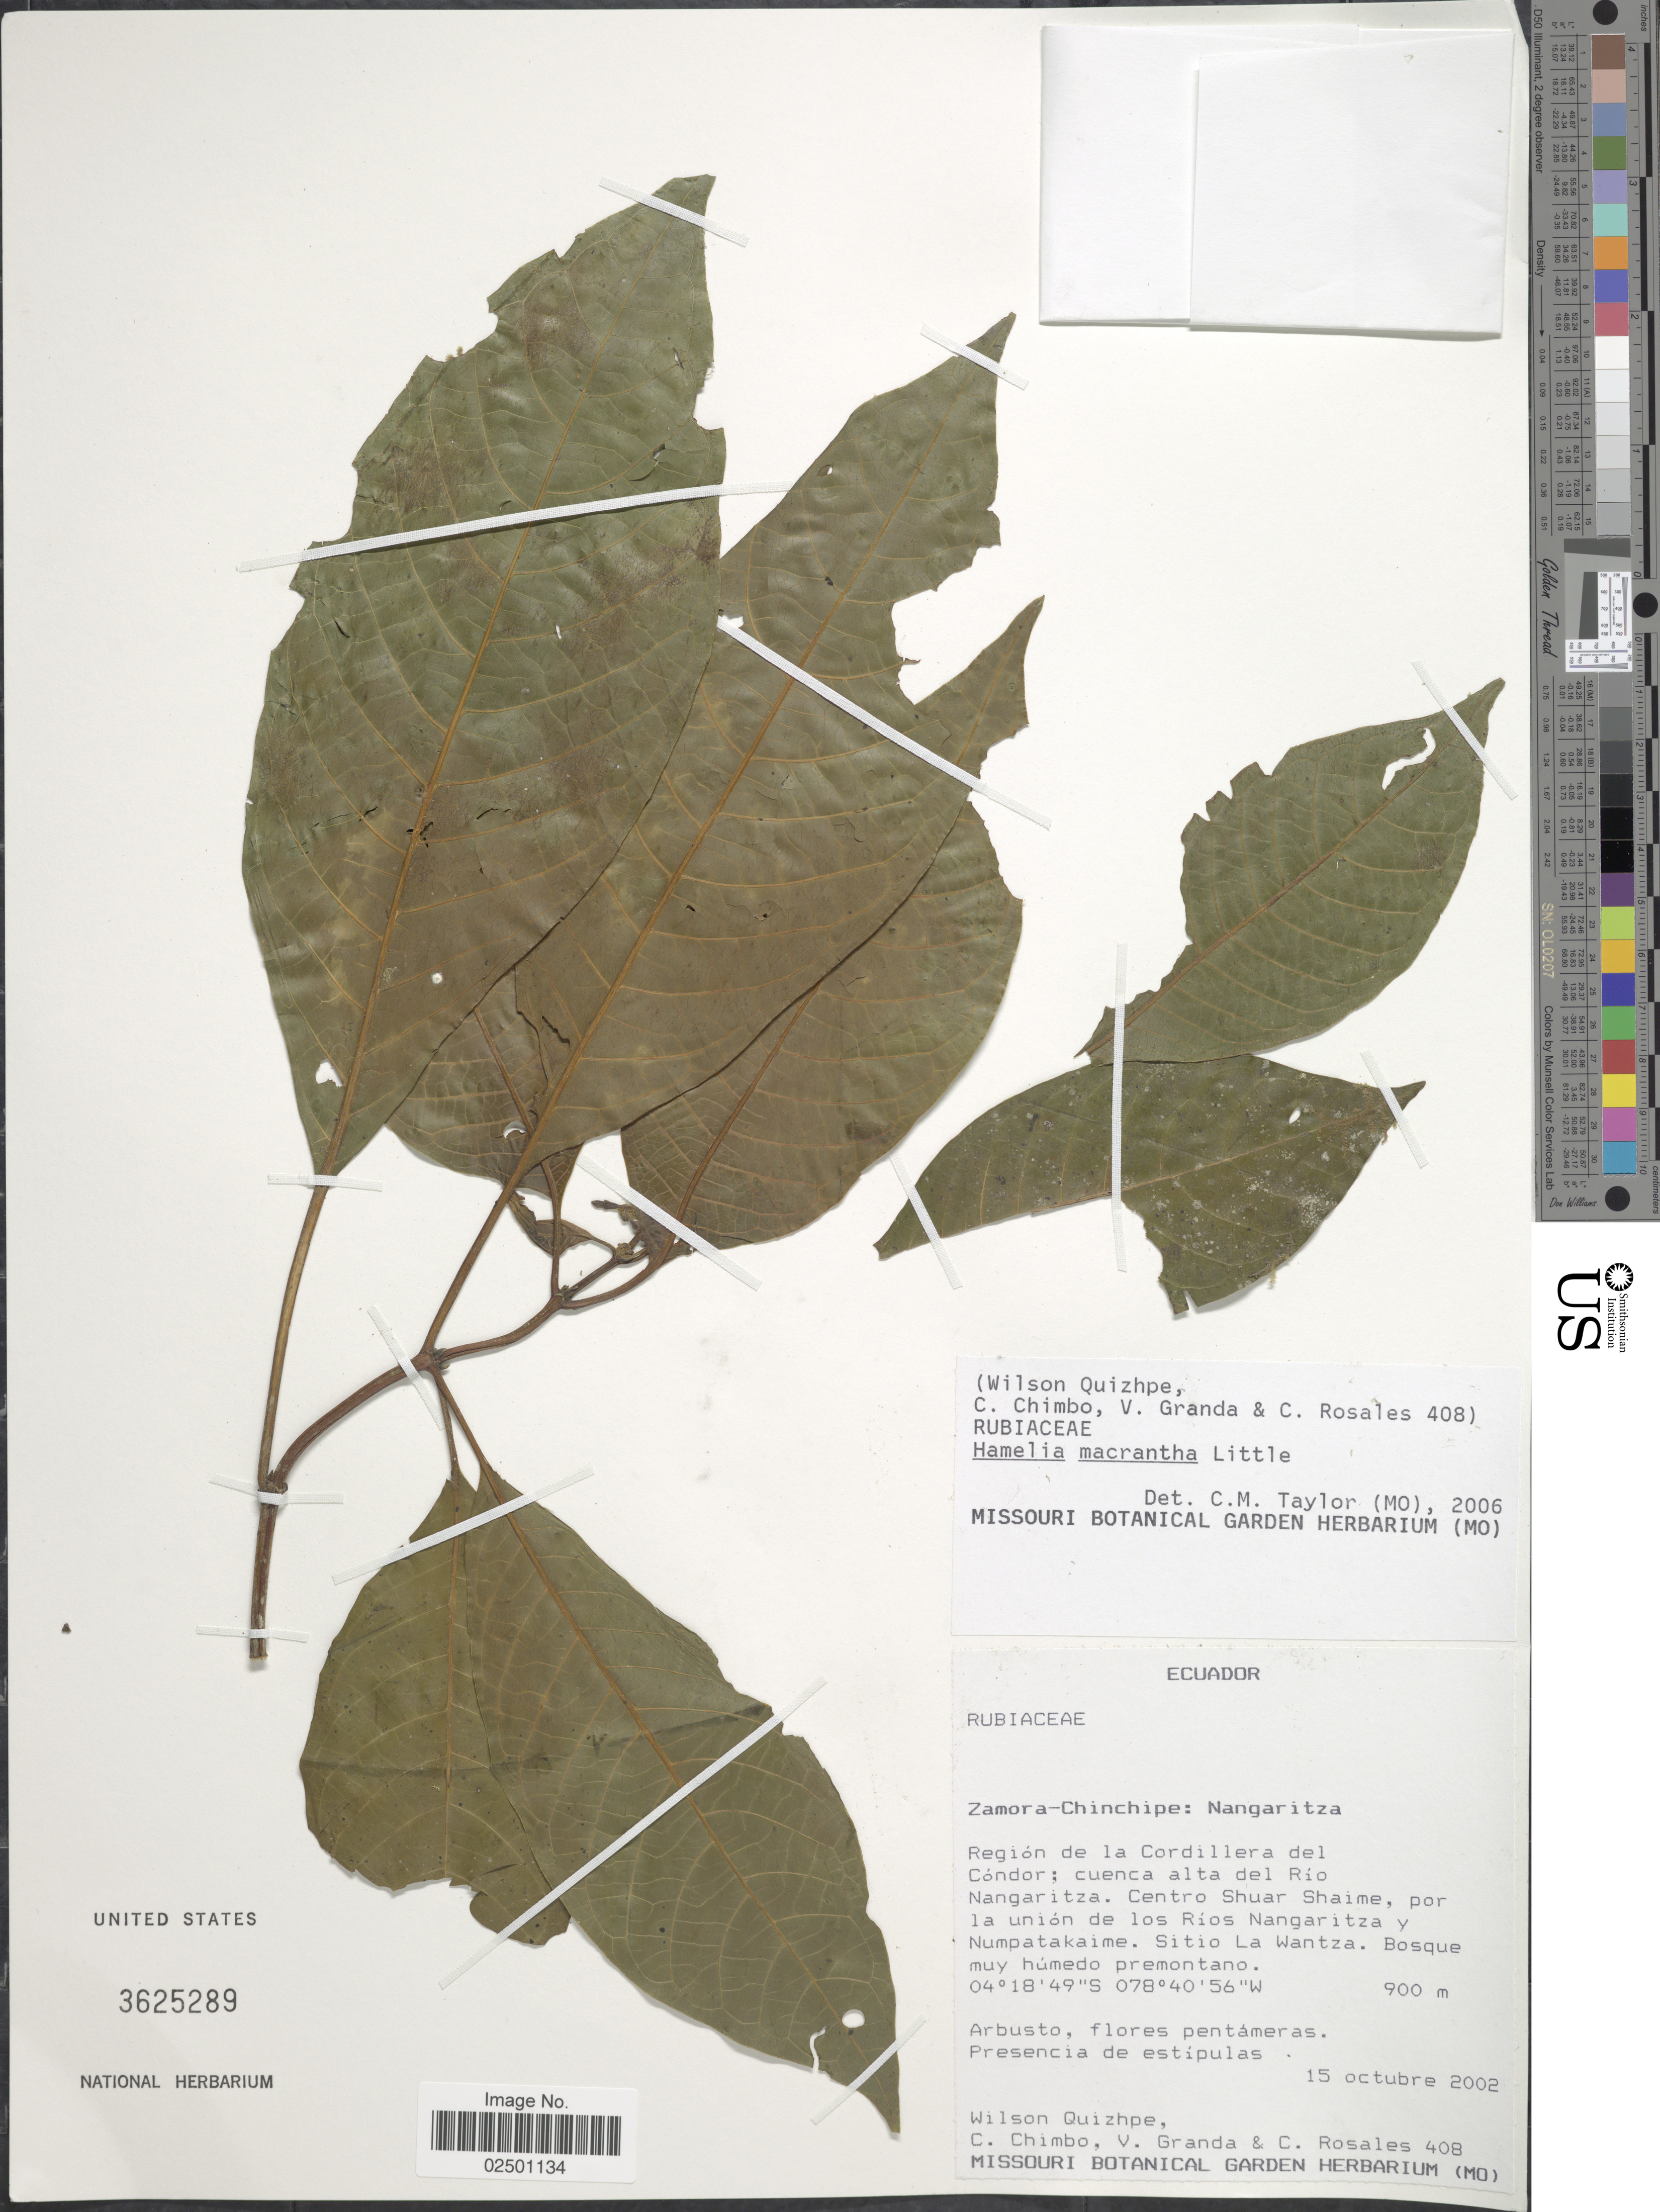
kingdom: Plantae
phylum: Tracheophyta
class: Magnoliopsida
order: Gentianales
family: Rubiaceae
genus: Hamelia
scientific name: Hamelia macrantha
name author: Little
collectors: W. Quizhpe, C. Chimbo, V. Granda & C. Rosales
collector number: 408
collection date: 2002-10-15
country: Ecuador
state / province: Zamora-Chinchipe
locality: Zamora-Chinchipe: Nangaritza. Region de la Cordillera del Condor; cuenca alta del Rio Nangaritza. Centro Shuar Shaime, por la union de los Rios Nangaritza y Numpatakaime. Sitio La Wantza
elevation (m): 900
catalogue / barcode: US 3625289